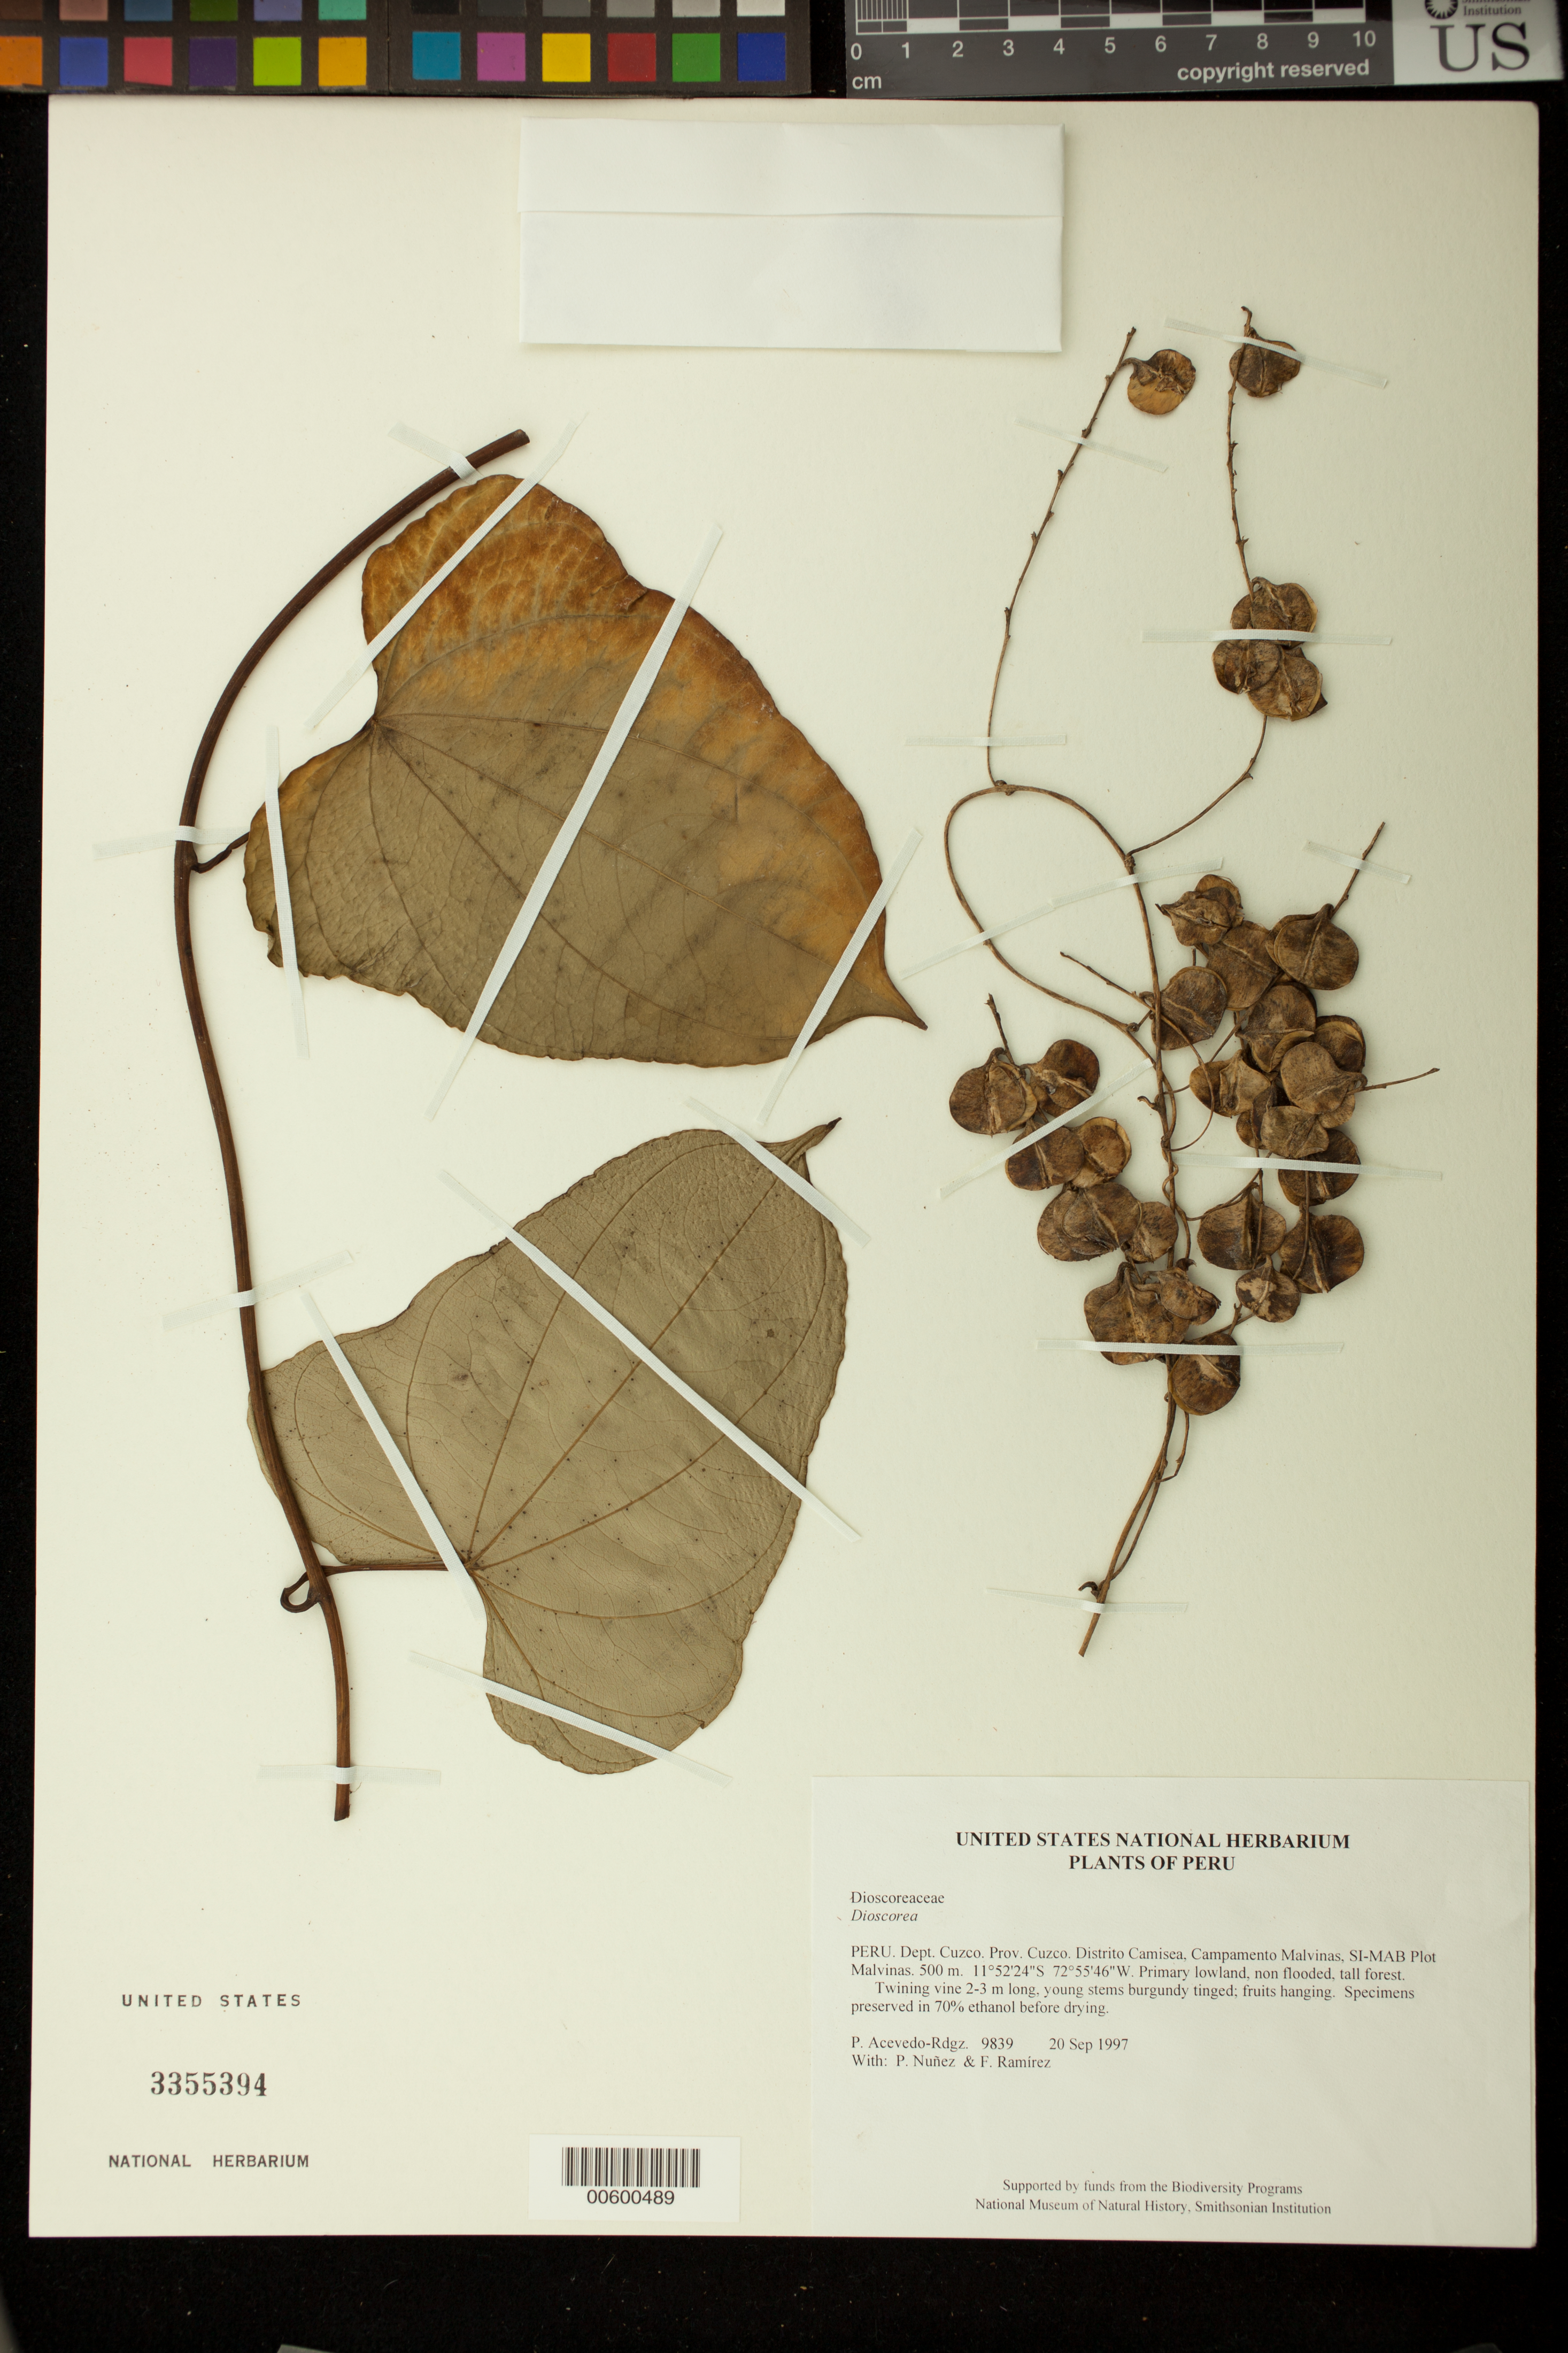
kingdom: Plantae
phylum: Tracheophyta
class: Liliopsida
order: Dioscoreales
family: Dioscoreaceae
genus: Dioscorea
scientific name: Dioscorea sp.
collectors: P. Acevedo-Rodr., P. Nuñez V. & F. Ramirez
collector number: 9839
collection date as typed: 20 Sep 1997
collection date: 1997-09-20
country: Peru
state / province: Cusco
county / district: Cusco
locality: Distrito Camisea, Campamento Malvinas, SI-MAB Plot Malvinas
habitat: Primary lowland, non flooded, tall forest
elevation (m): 500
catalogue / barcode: US 3355394